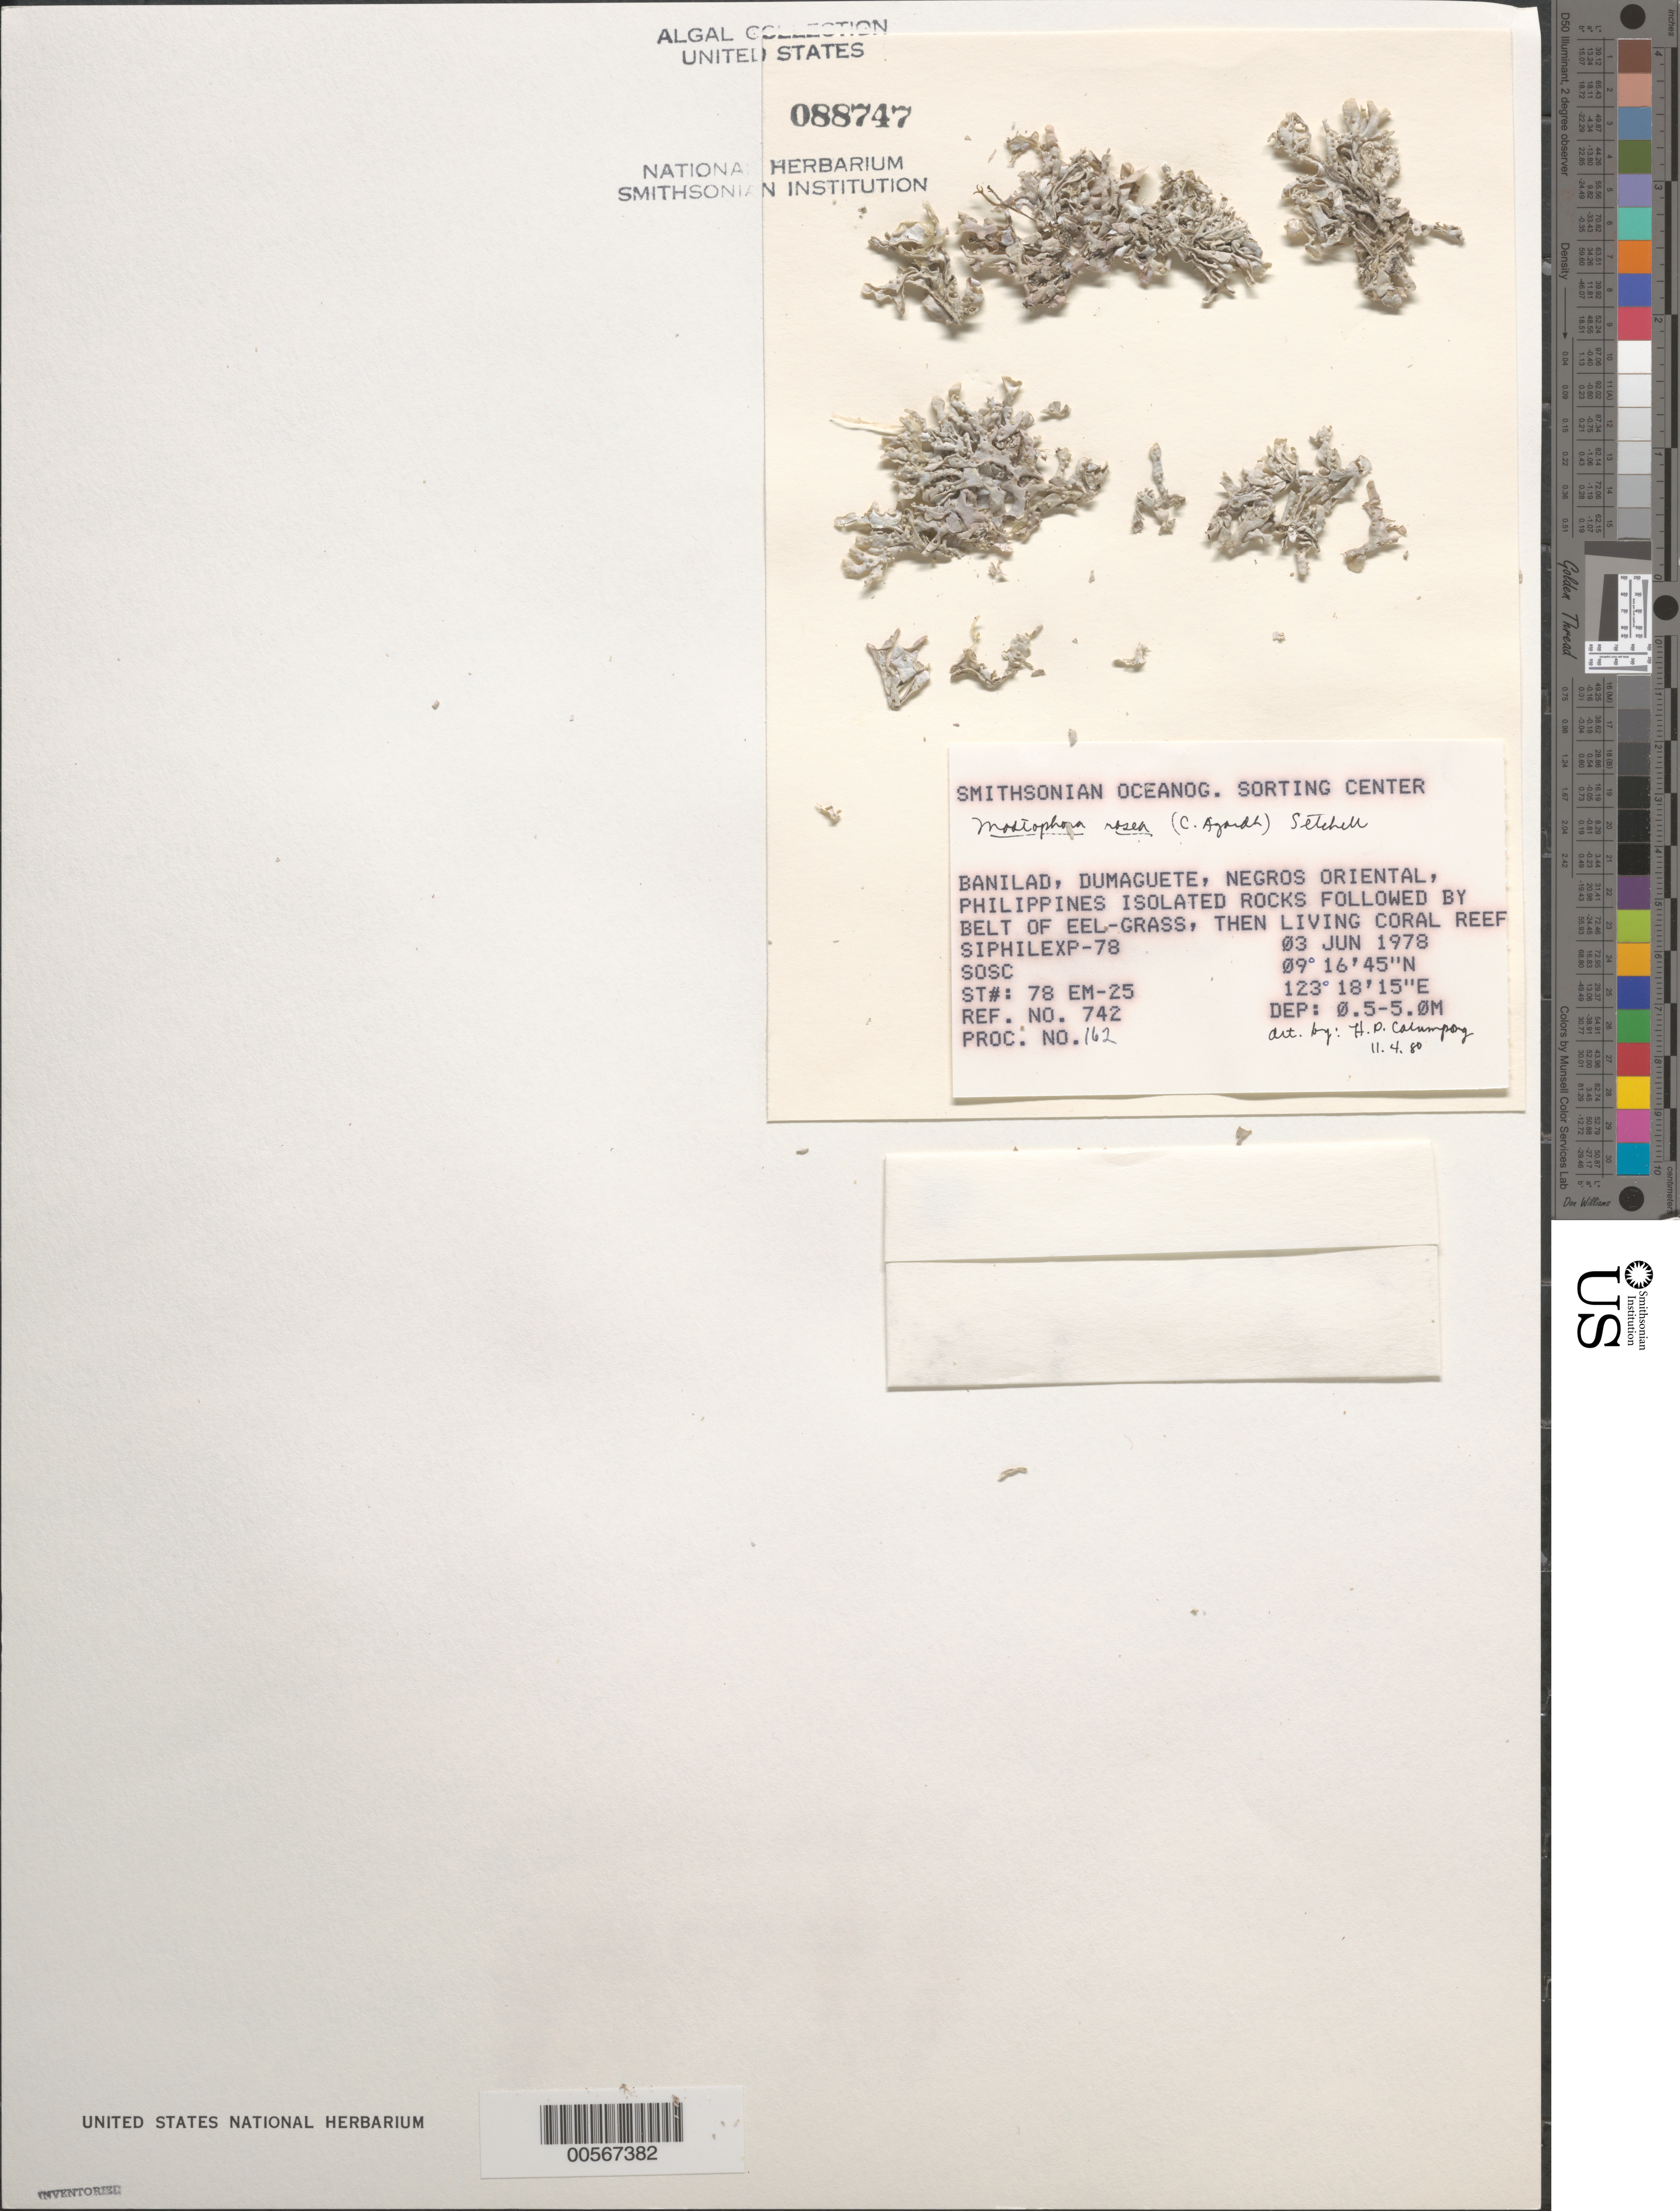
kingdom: Plantae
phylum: Rhodophyta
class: Florideophyceae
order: Corallinales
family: Mastophoraceae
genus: Mastophora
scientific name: Mastophora rosea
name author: (C. Agardh) Setch.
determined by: Calumpong, H. P.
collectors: SOSC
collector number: Station 78 Em-25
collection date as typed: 03 Jun 1978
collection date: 1978-06-03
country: Philippines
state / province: Central Visayas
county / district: Negros Oriental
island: Negros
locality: Banilad, Dumaguete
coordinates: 09 16'45"N, 123 18'15"E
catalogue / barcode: US 88747